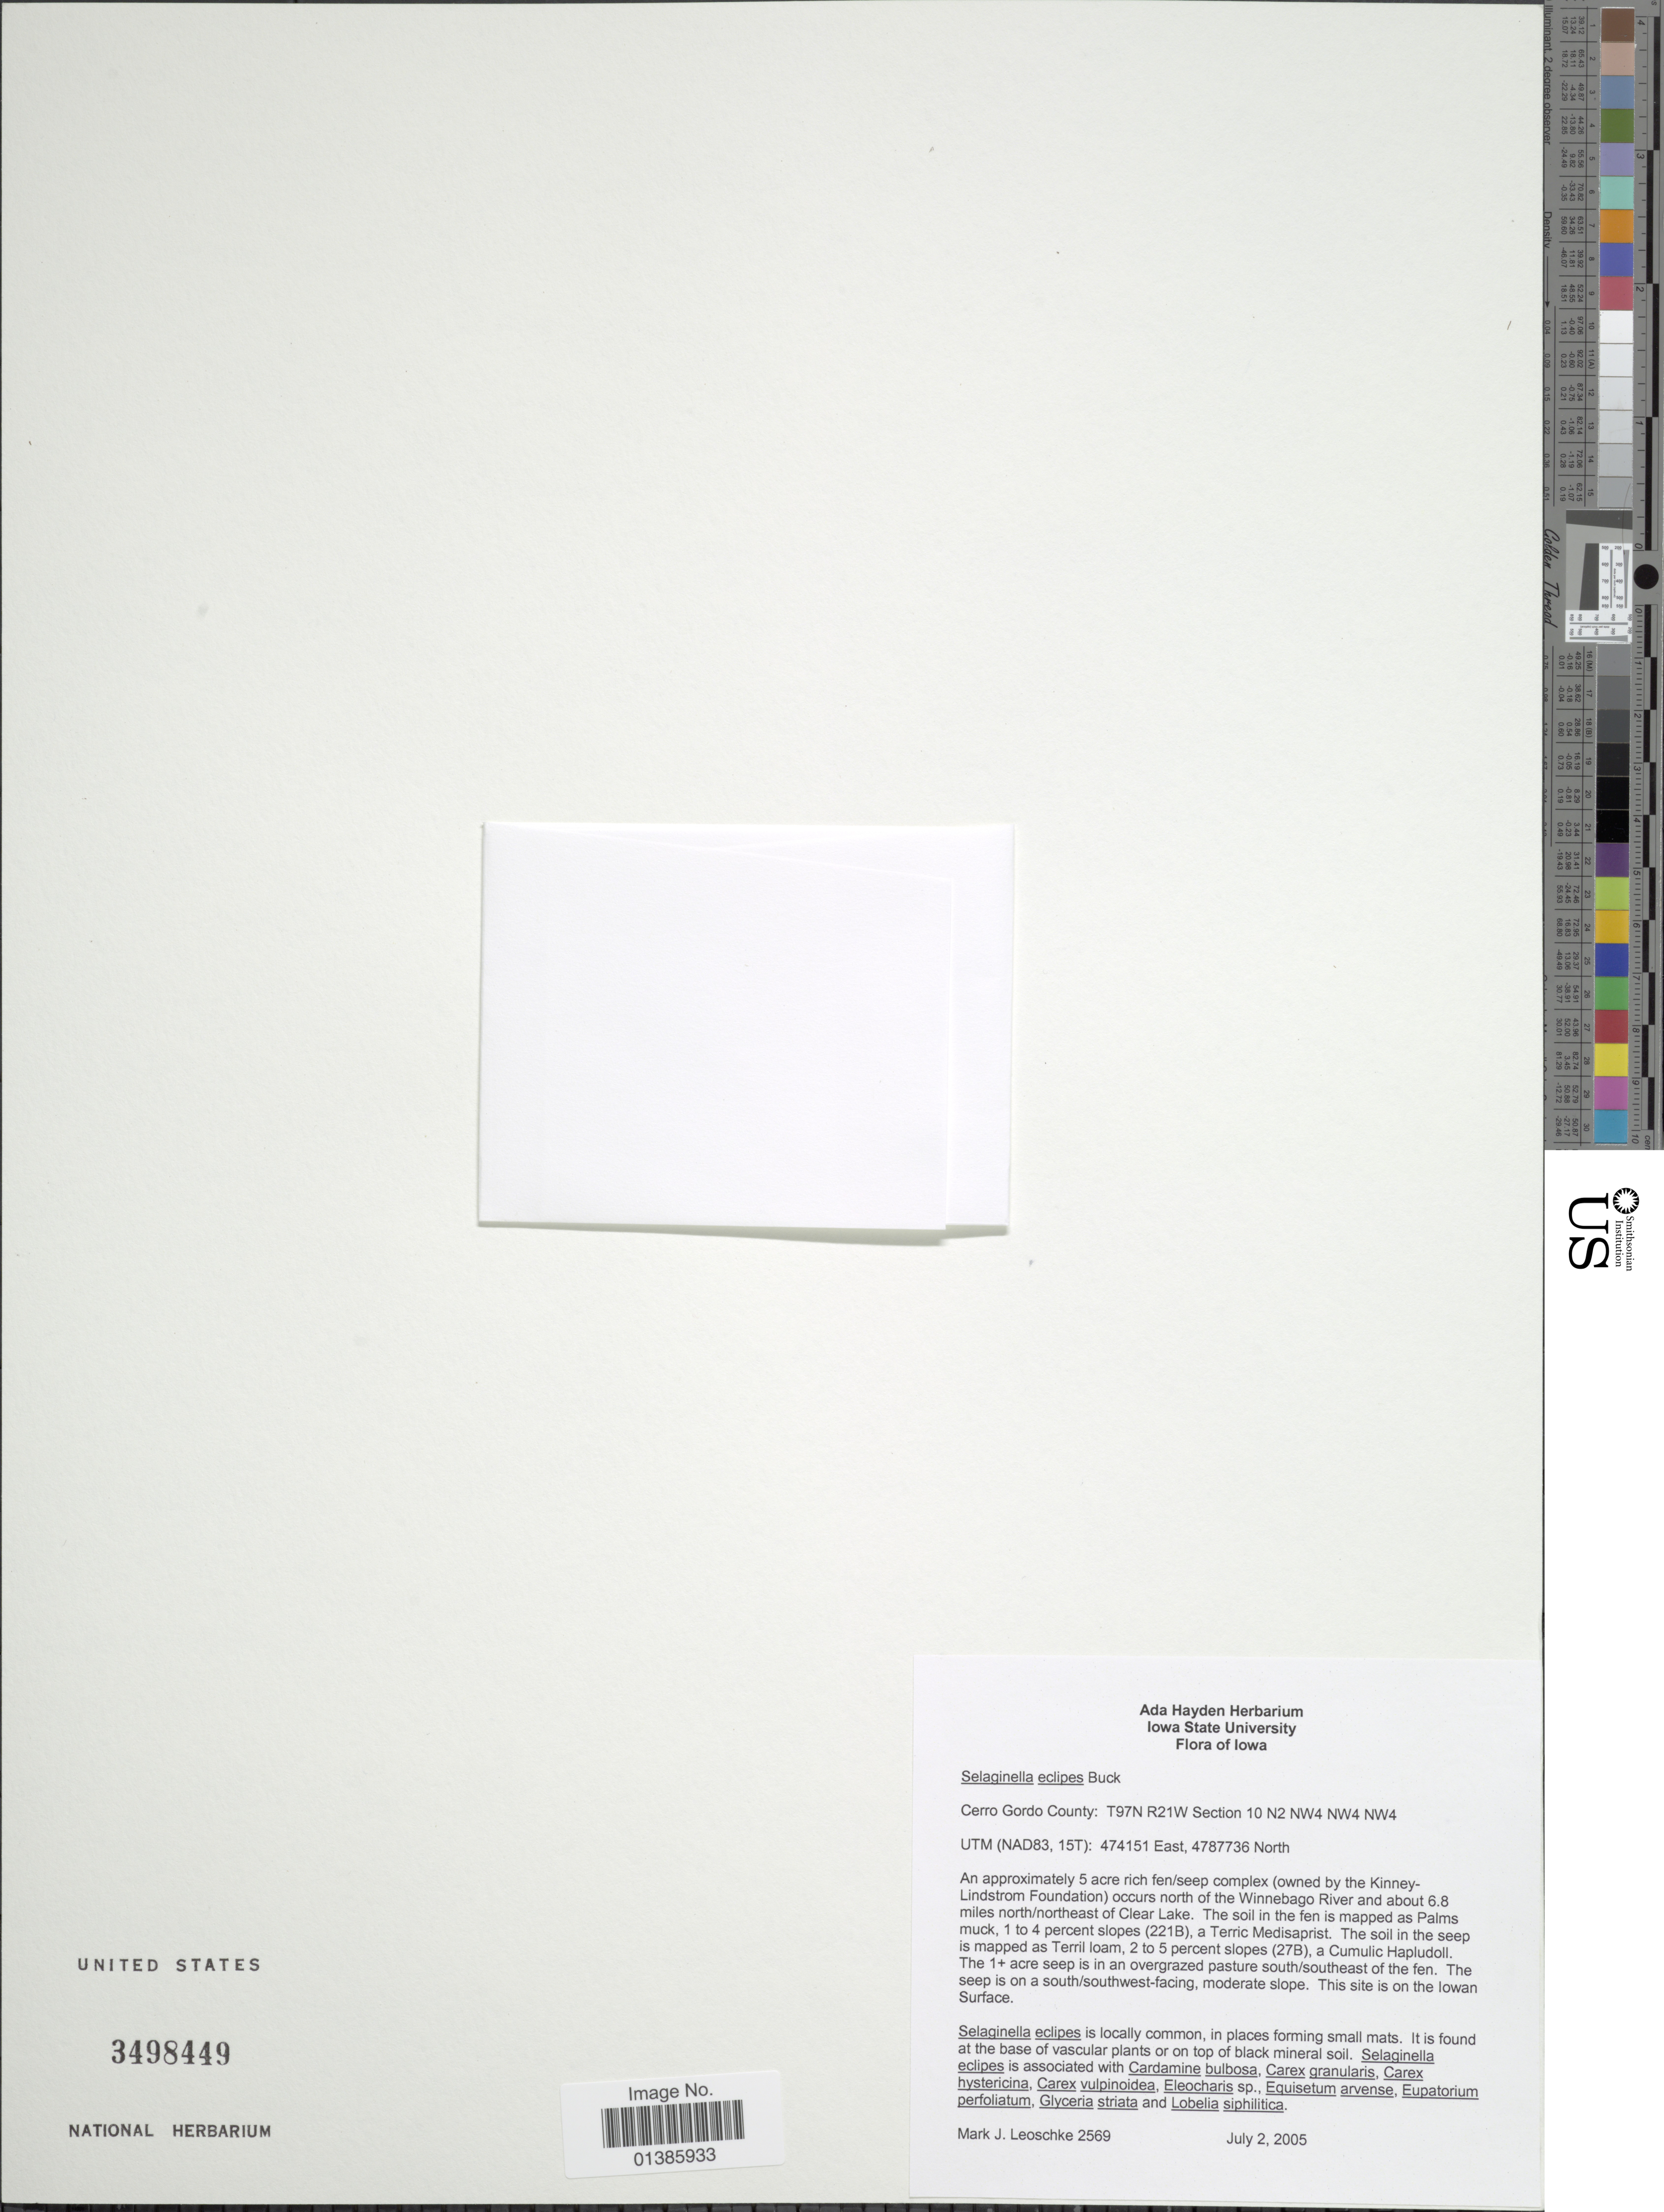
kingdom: Plantae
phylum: Tracheophyta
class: Lycopodiopsida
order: Selaginellales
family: Selaginellaceae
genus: Selaginella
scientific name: Selaginella eclipes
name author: W.R. Buck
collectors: M. J. Leoschke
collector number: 2569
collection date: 2005-07-02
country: United States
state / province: Iowa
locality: Cerro Gordo County: T97N R21W Section 10 N2 NW4 NW4 NW4 UTM (NAD83, 15T). An approximately 5 acre rich fen/seep complex (owned by the Kinney-Lindstrom Foundation) occurs north of the Winnebago River and about 6.8 miles north/northeast of Clear Lake.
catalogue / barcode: US 3498449